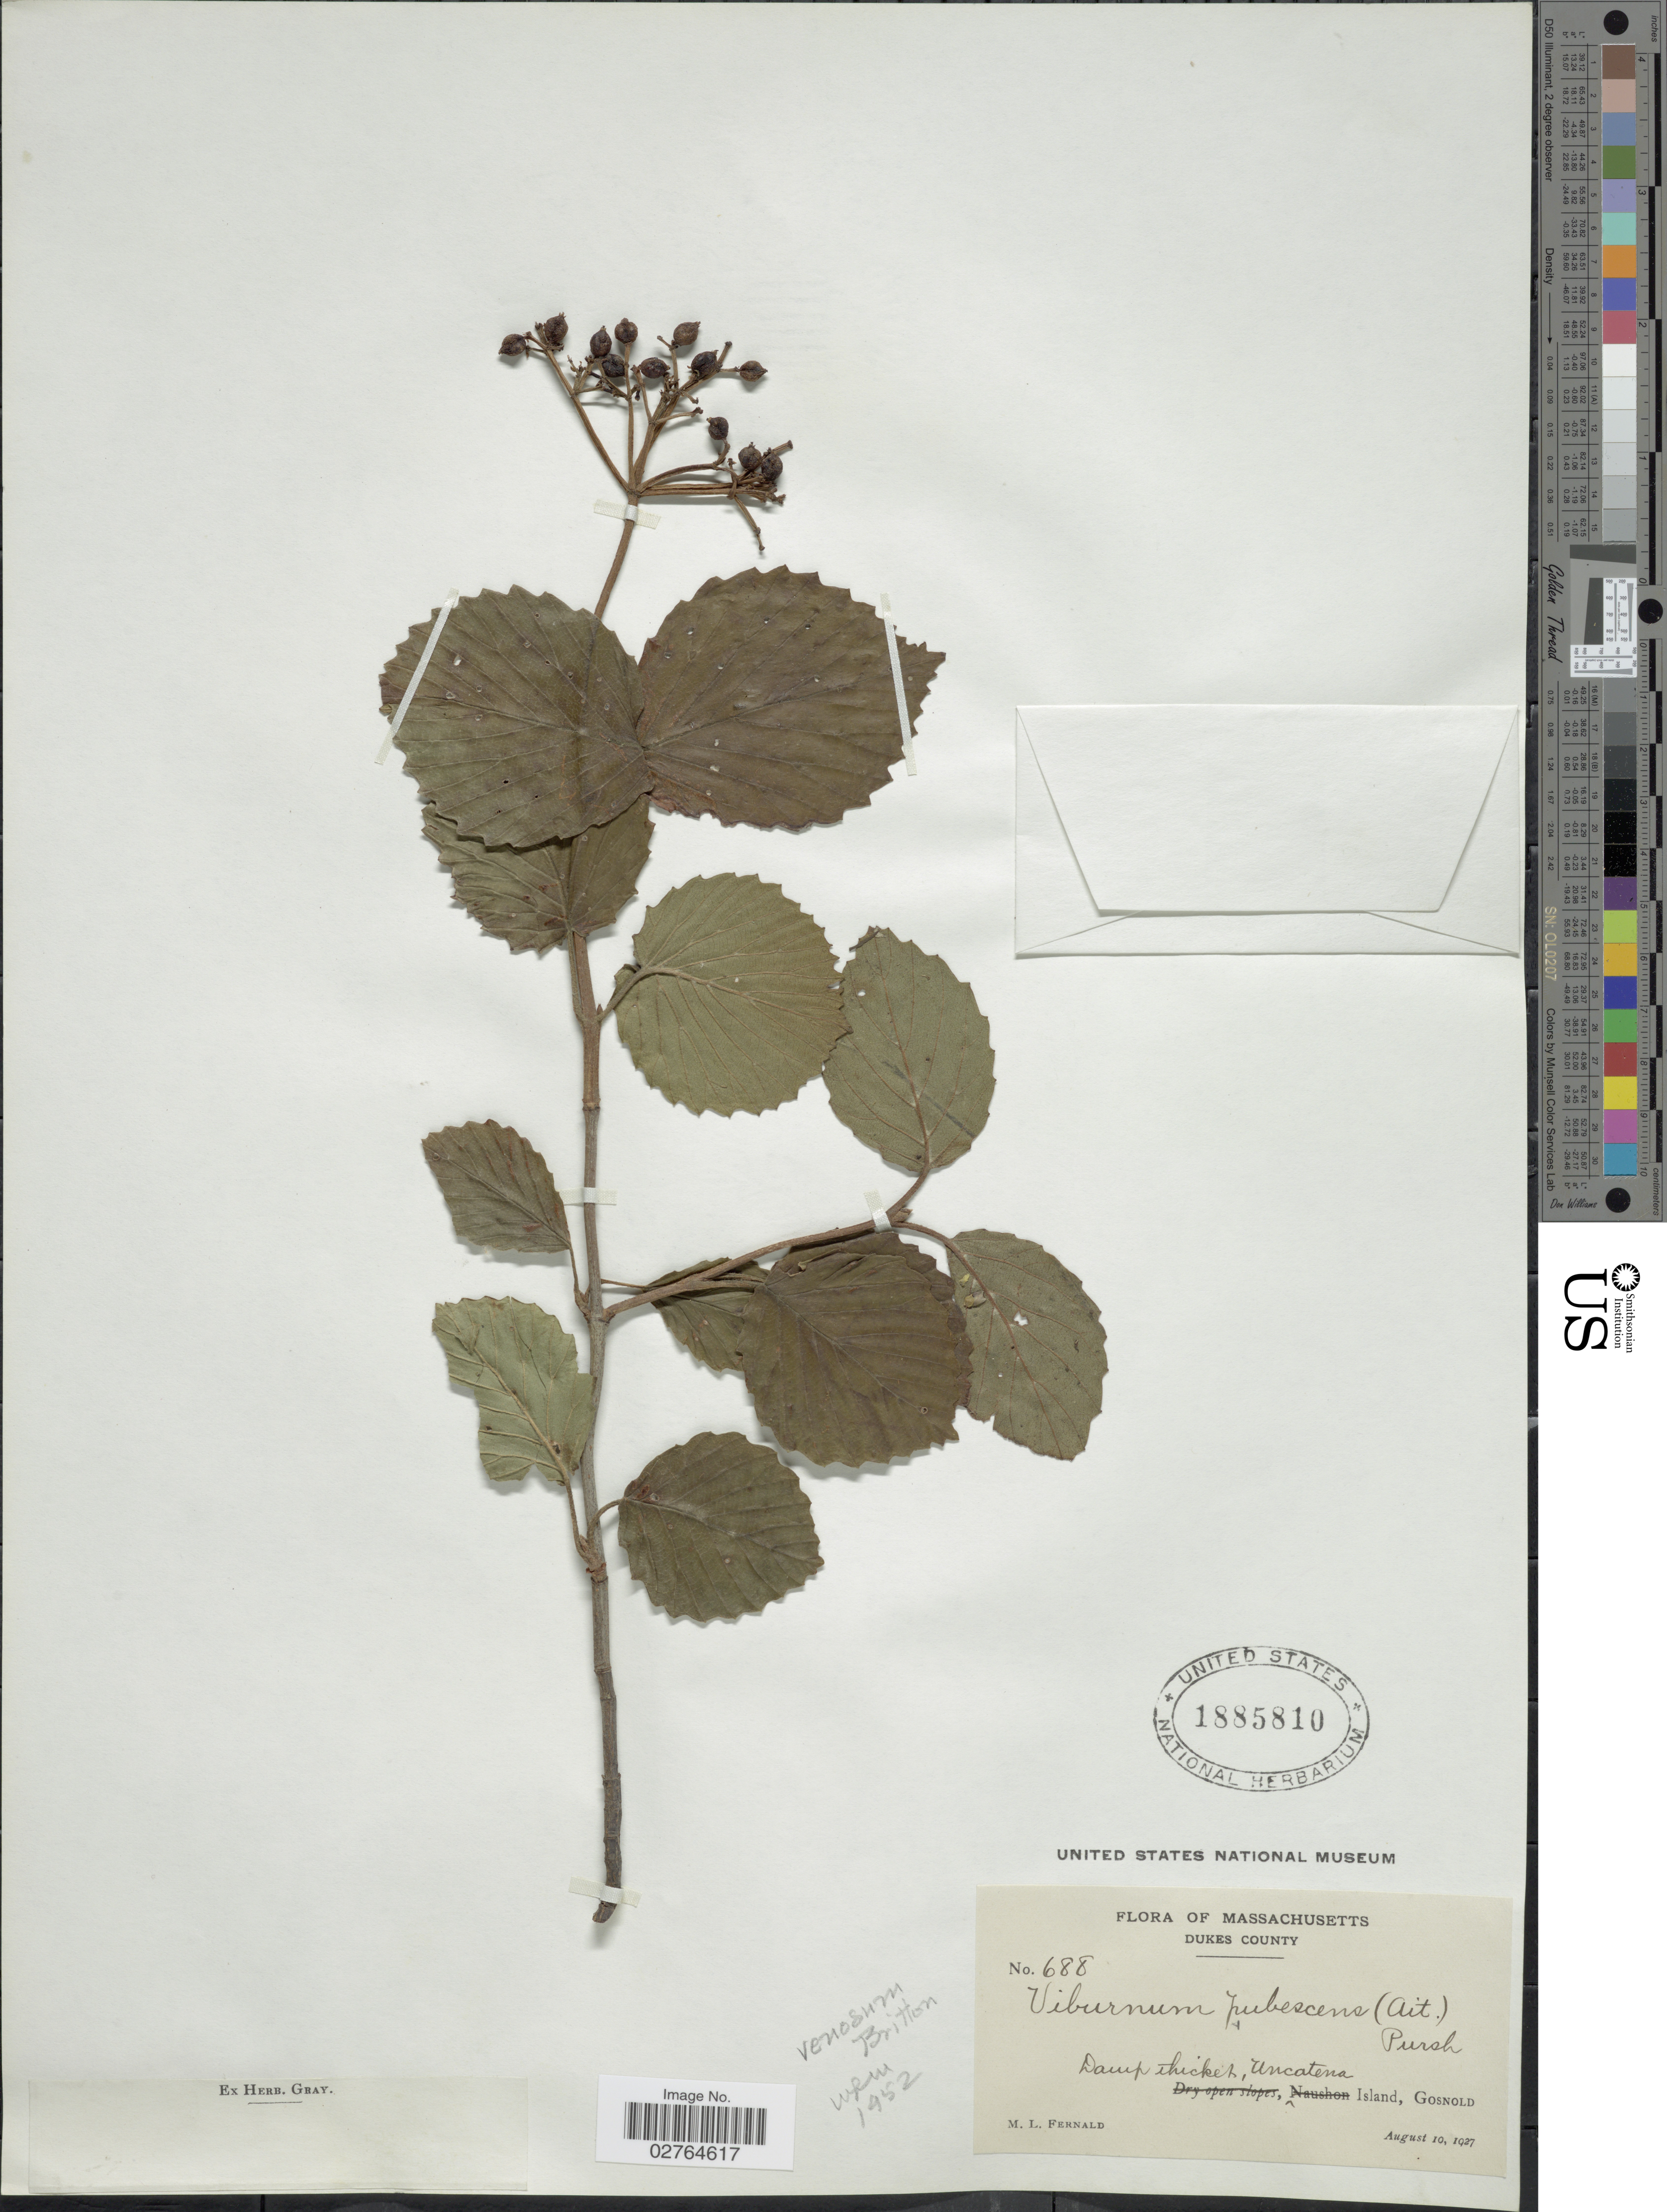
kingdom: Plantae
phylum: Tracheophyta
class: Magnoliopsida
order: Dipsacales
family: Viburnaceae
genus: Viburnum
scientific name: Viburnum venosum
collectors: M. L. Fernald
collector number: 688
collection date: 1927-08-10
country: United States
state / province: Massachusetts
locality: Dukes County, Uncatena Island, Gosnold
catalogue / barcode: US 1885810